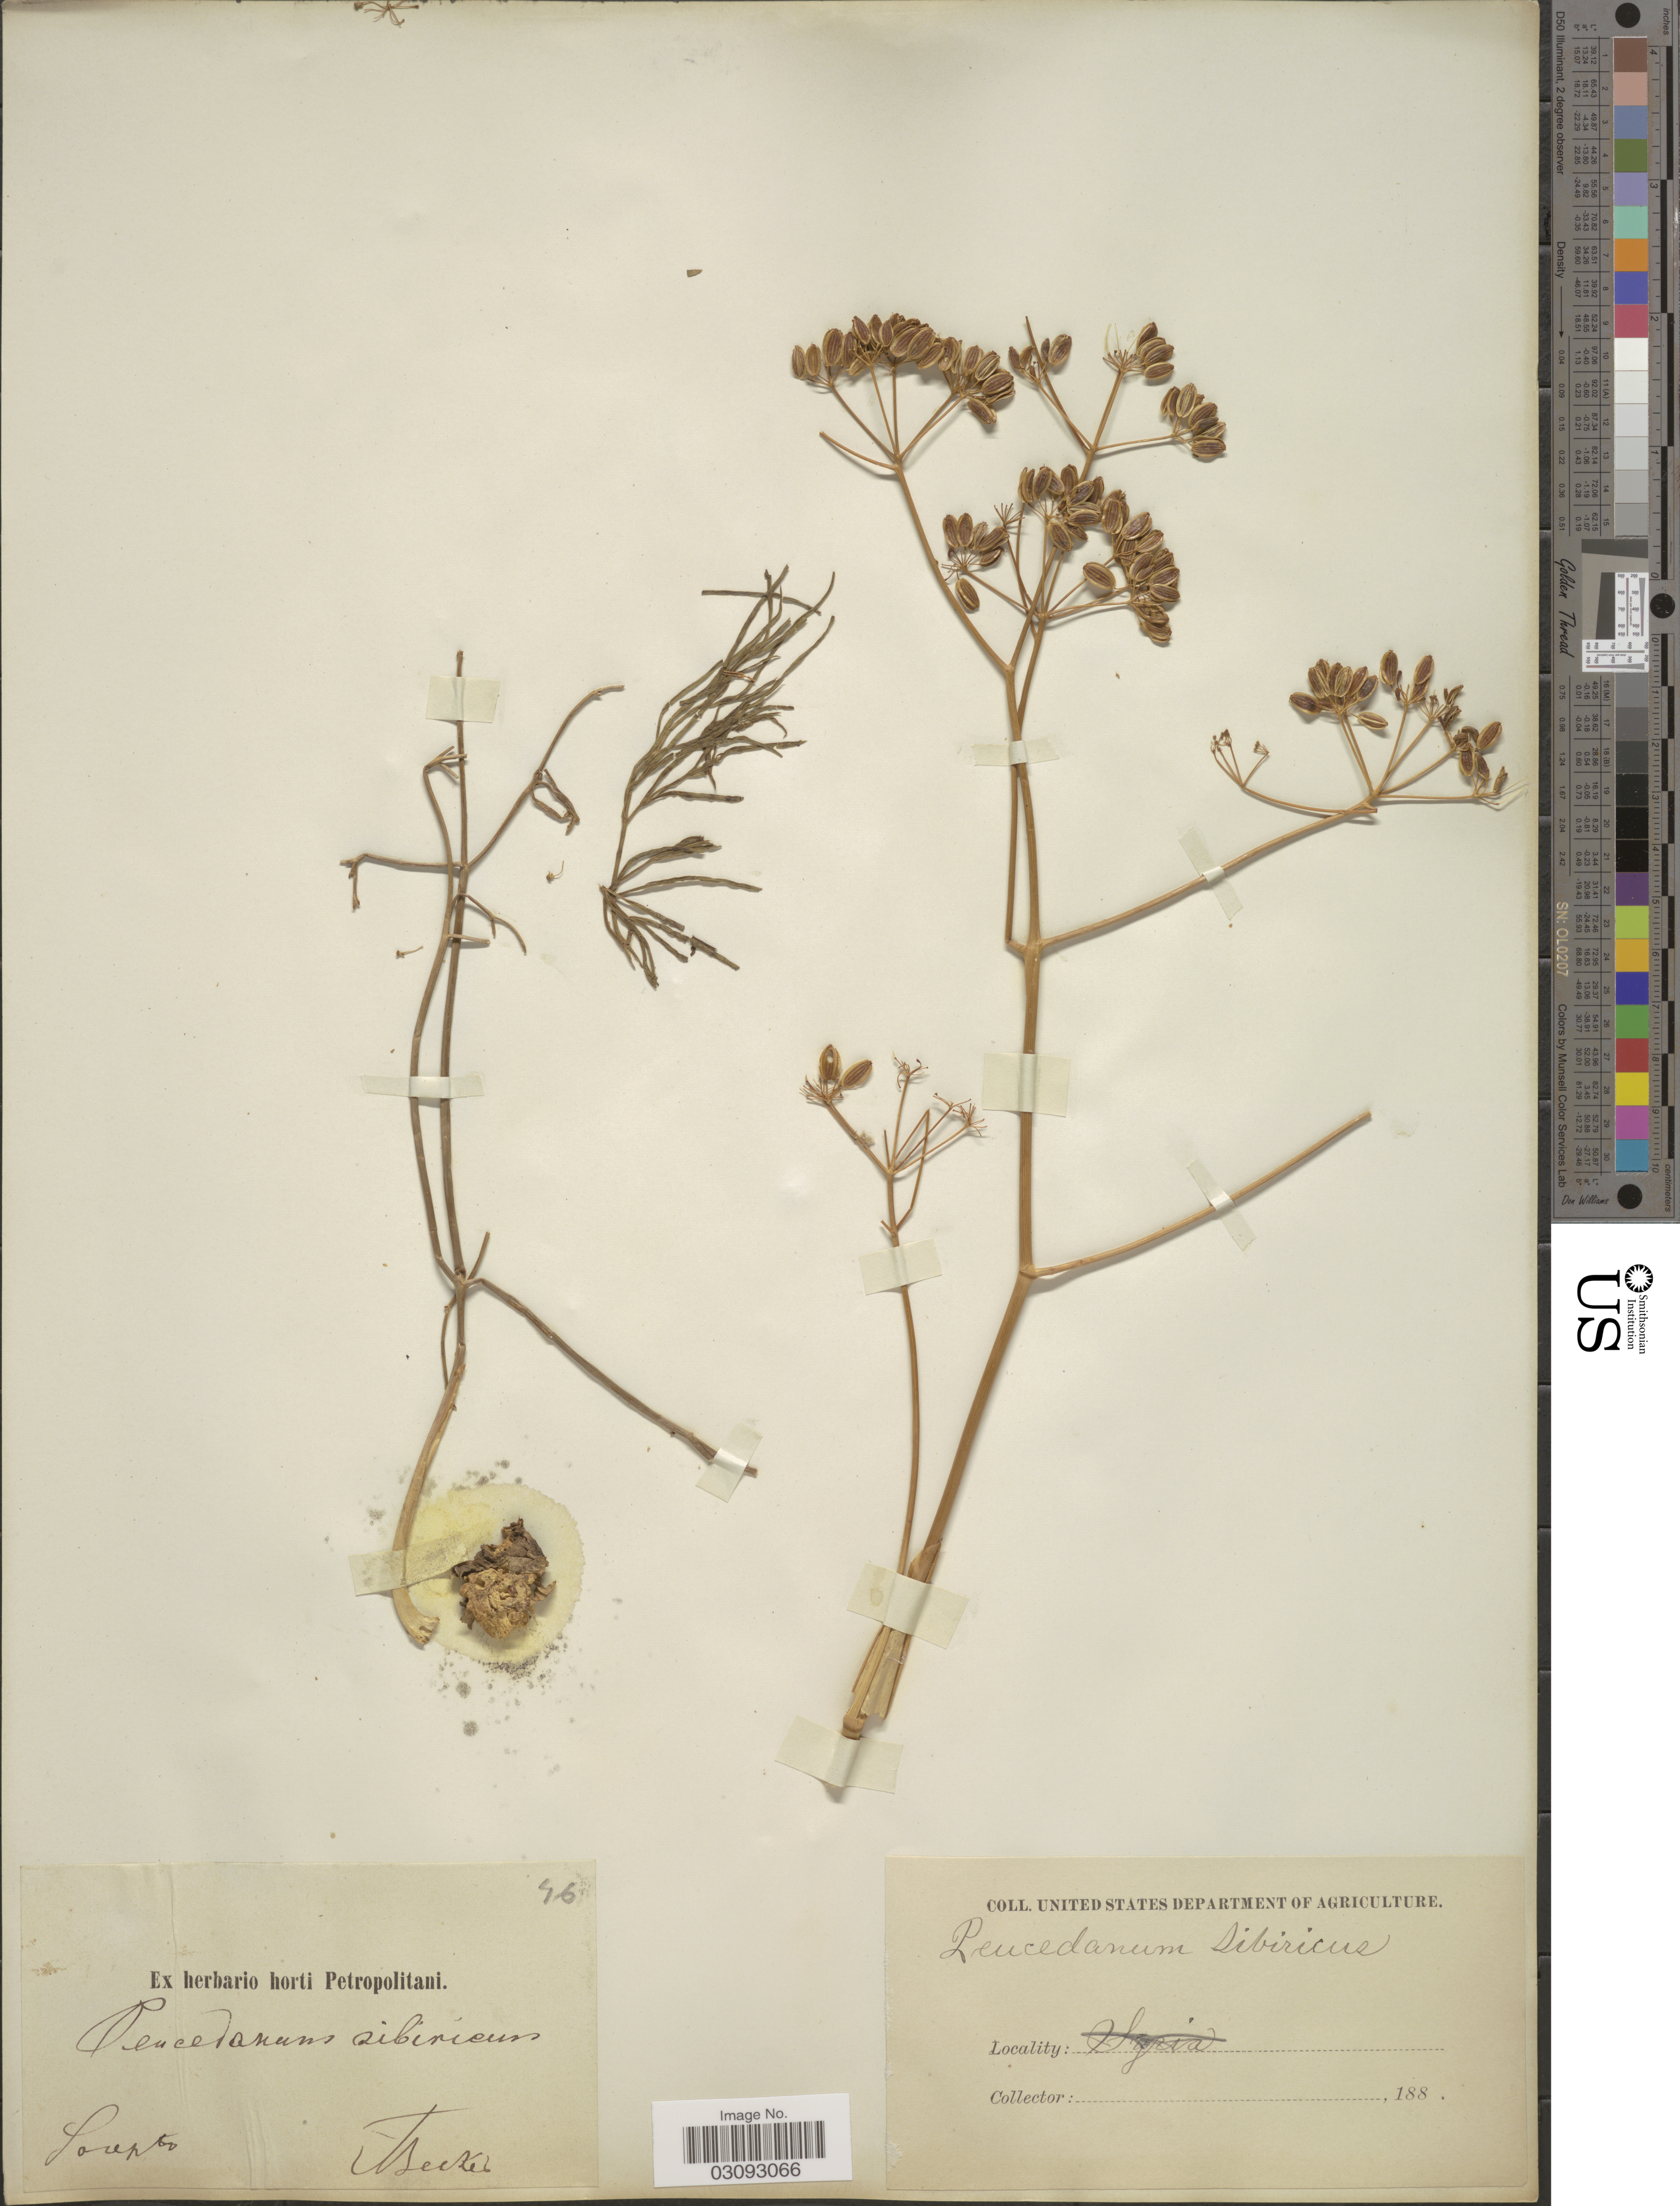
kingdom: Plantae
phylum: Tracheophyta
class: Magnoliopsida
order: Apiales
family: Apiaceae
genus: Peucedanum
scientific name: Peucedanum sibiricum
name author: Willd.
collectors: A. Becker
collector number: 46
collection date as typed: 188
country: Russian Federation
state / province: Volgograd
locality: Sarepta.